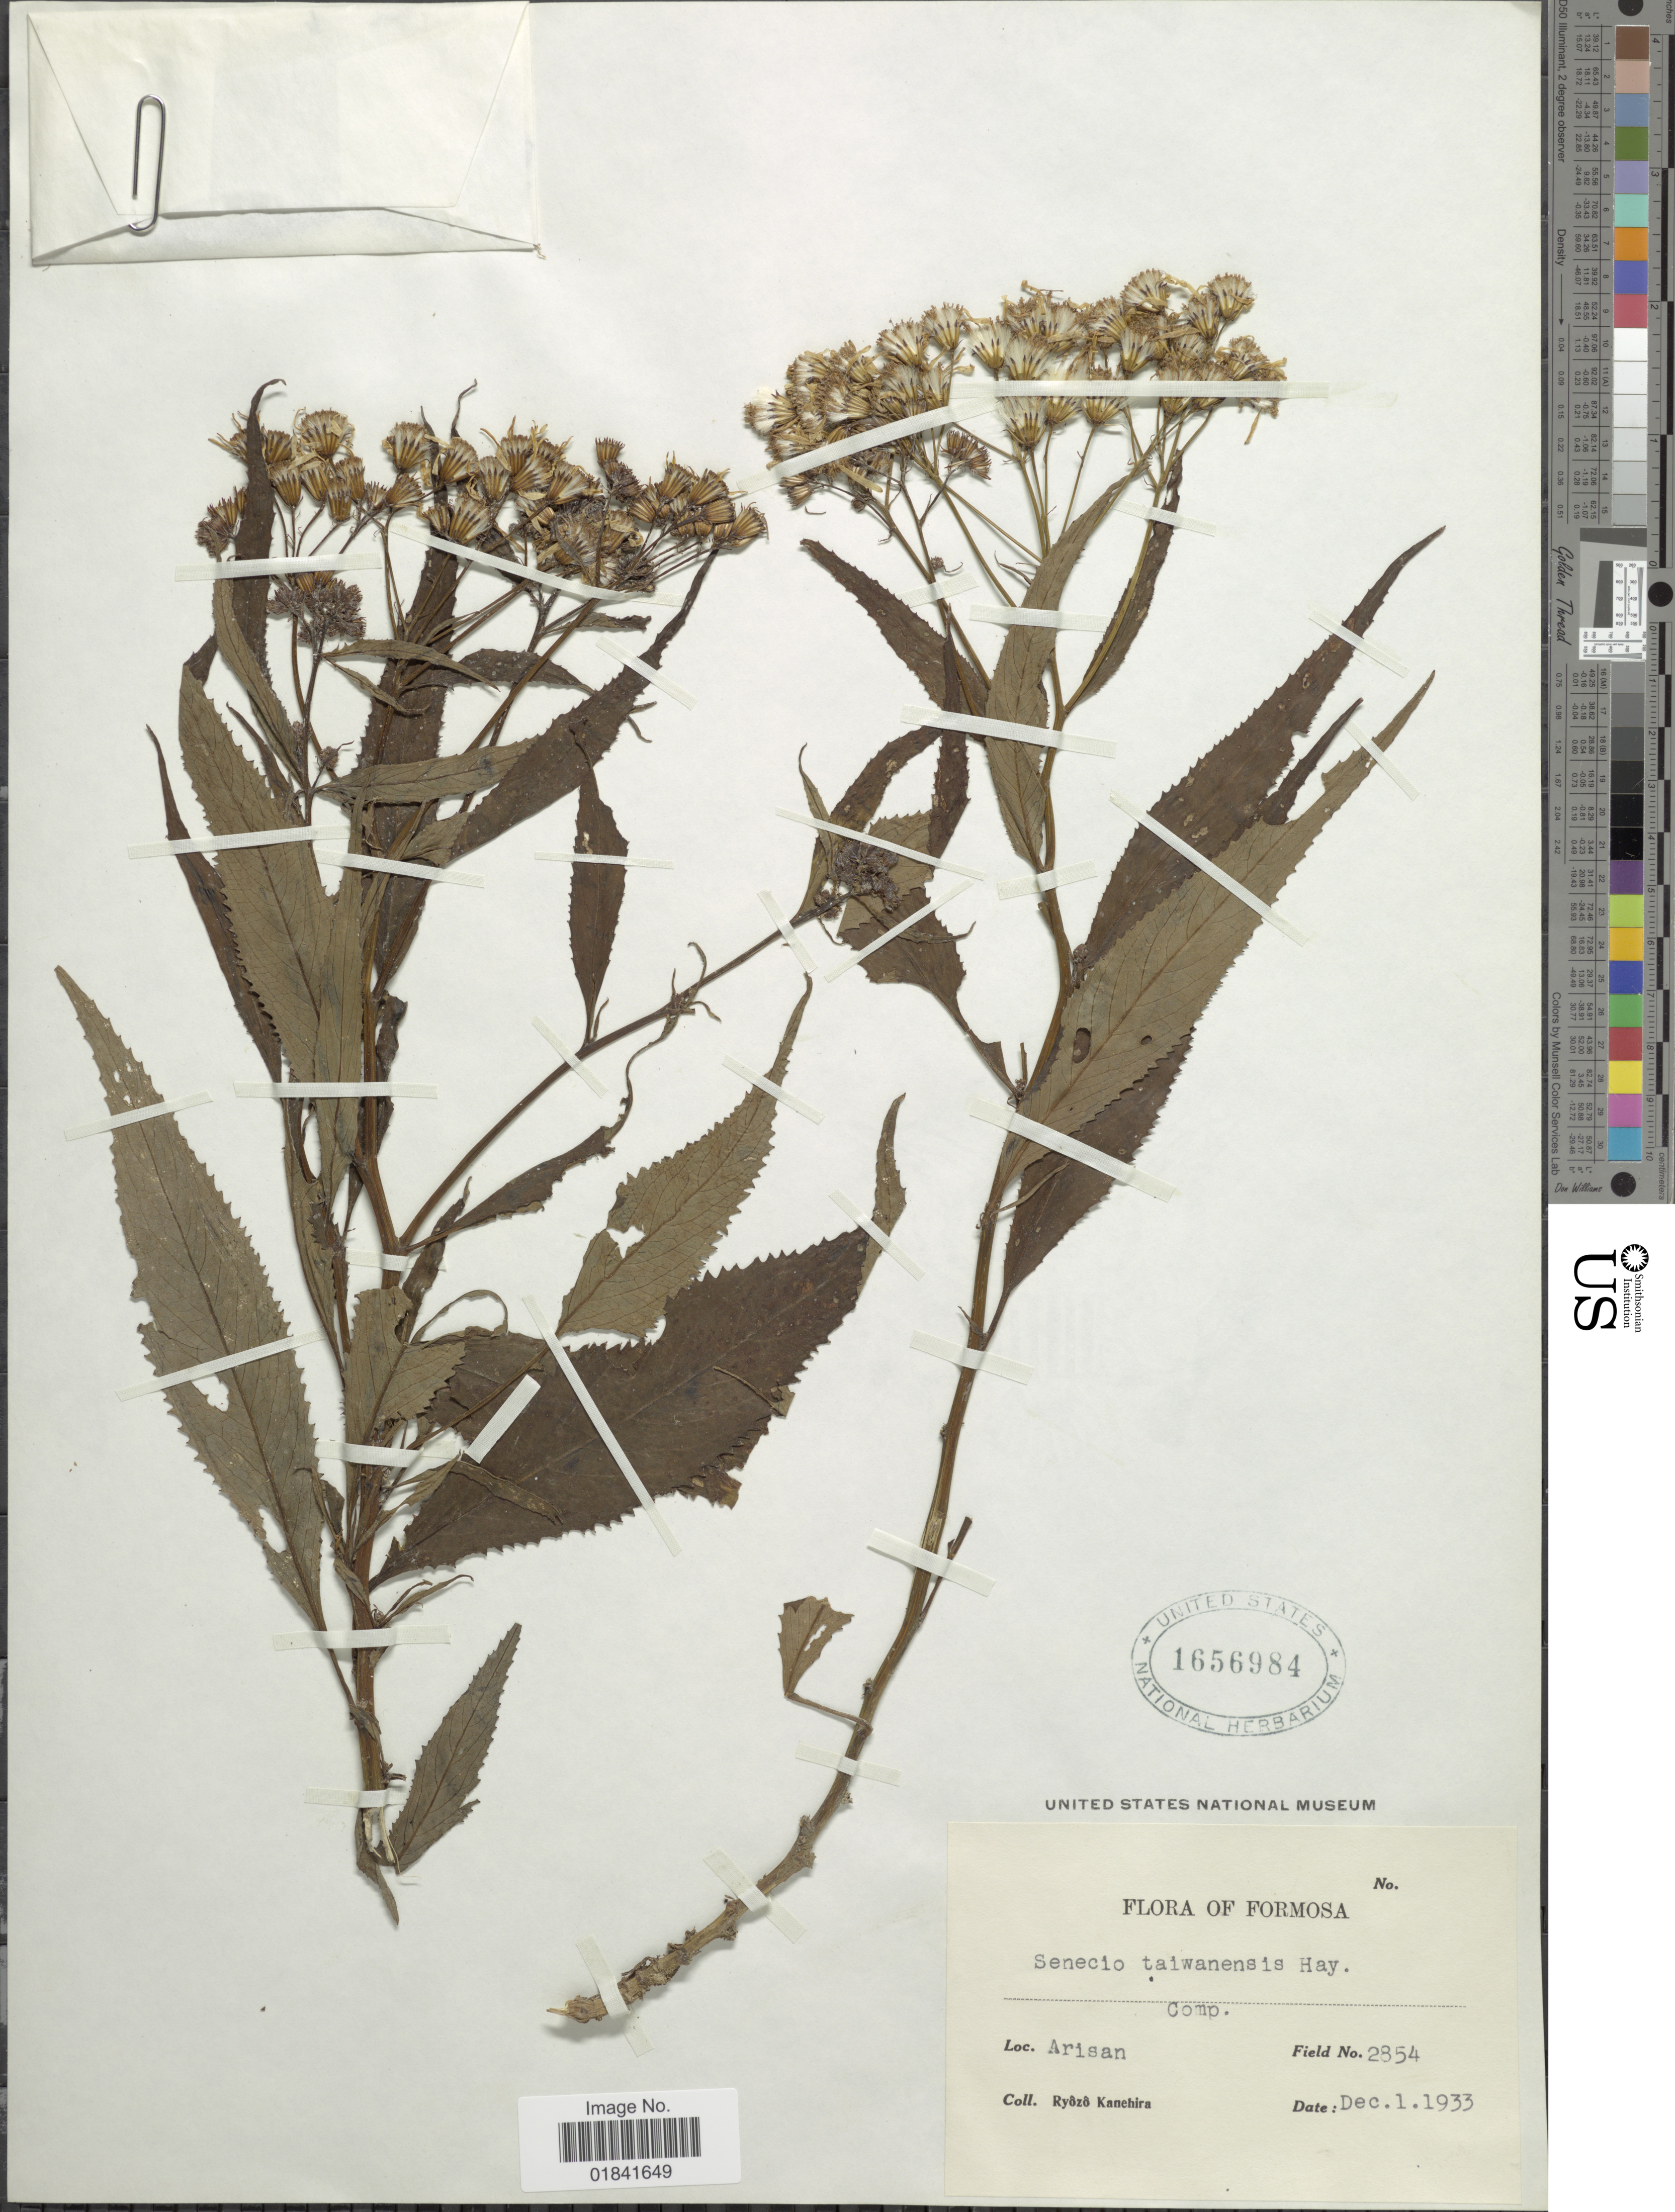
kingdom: Plantae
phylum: Tracheophyta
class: Magnoliopsida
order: Asterales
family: Asteraceae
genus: Senecio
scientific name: Senecio taiwanensis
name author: Hayata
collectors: R. Kanehira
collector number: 2854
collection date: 1933-12-01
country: Taiwan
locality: Arisan, Formosa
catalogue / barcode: US 1656984